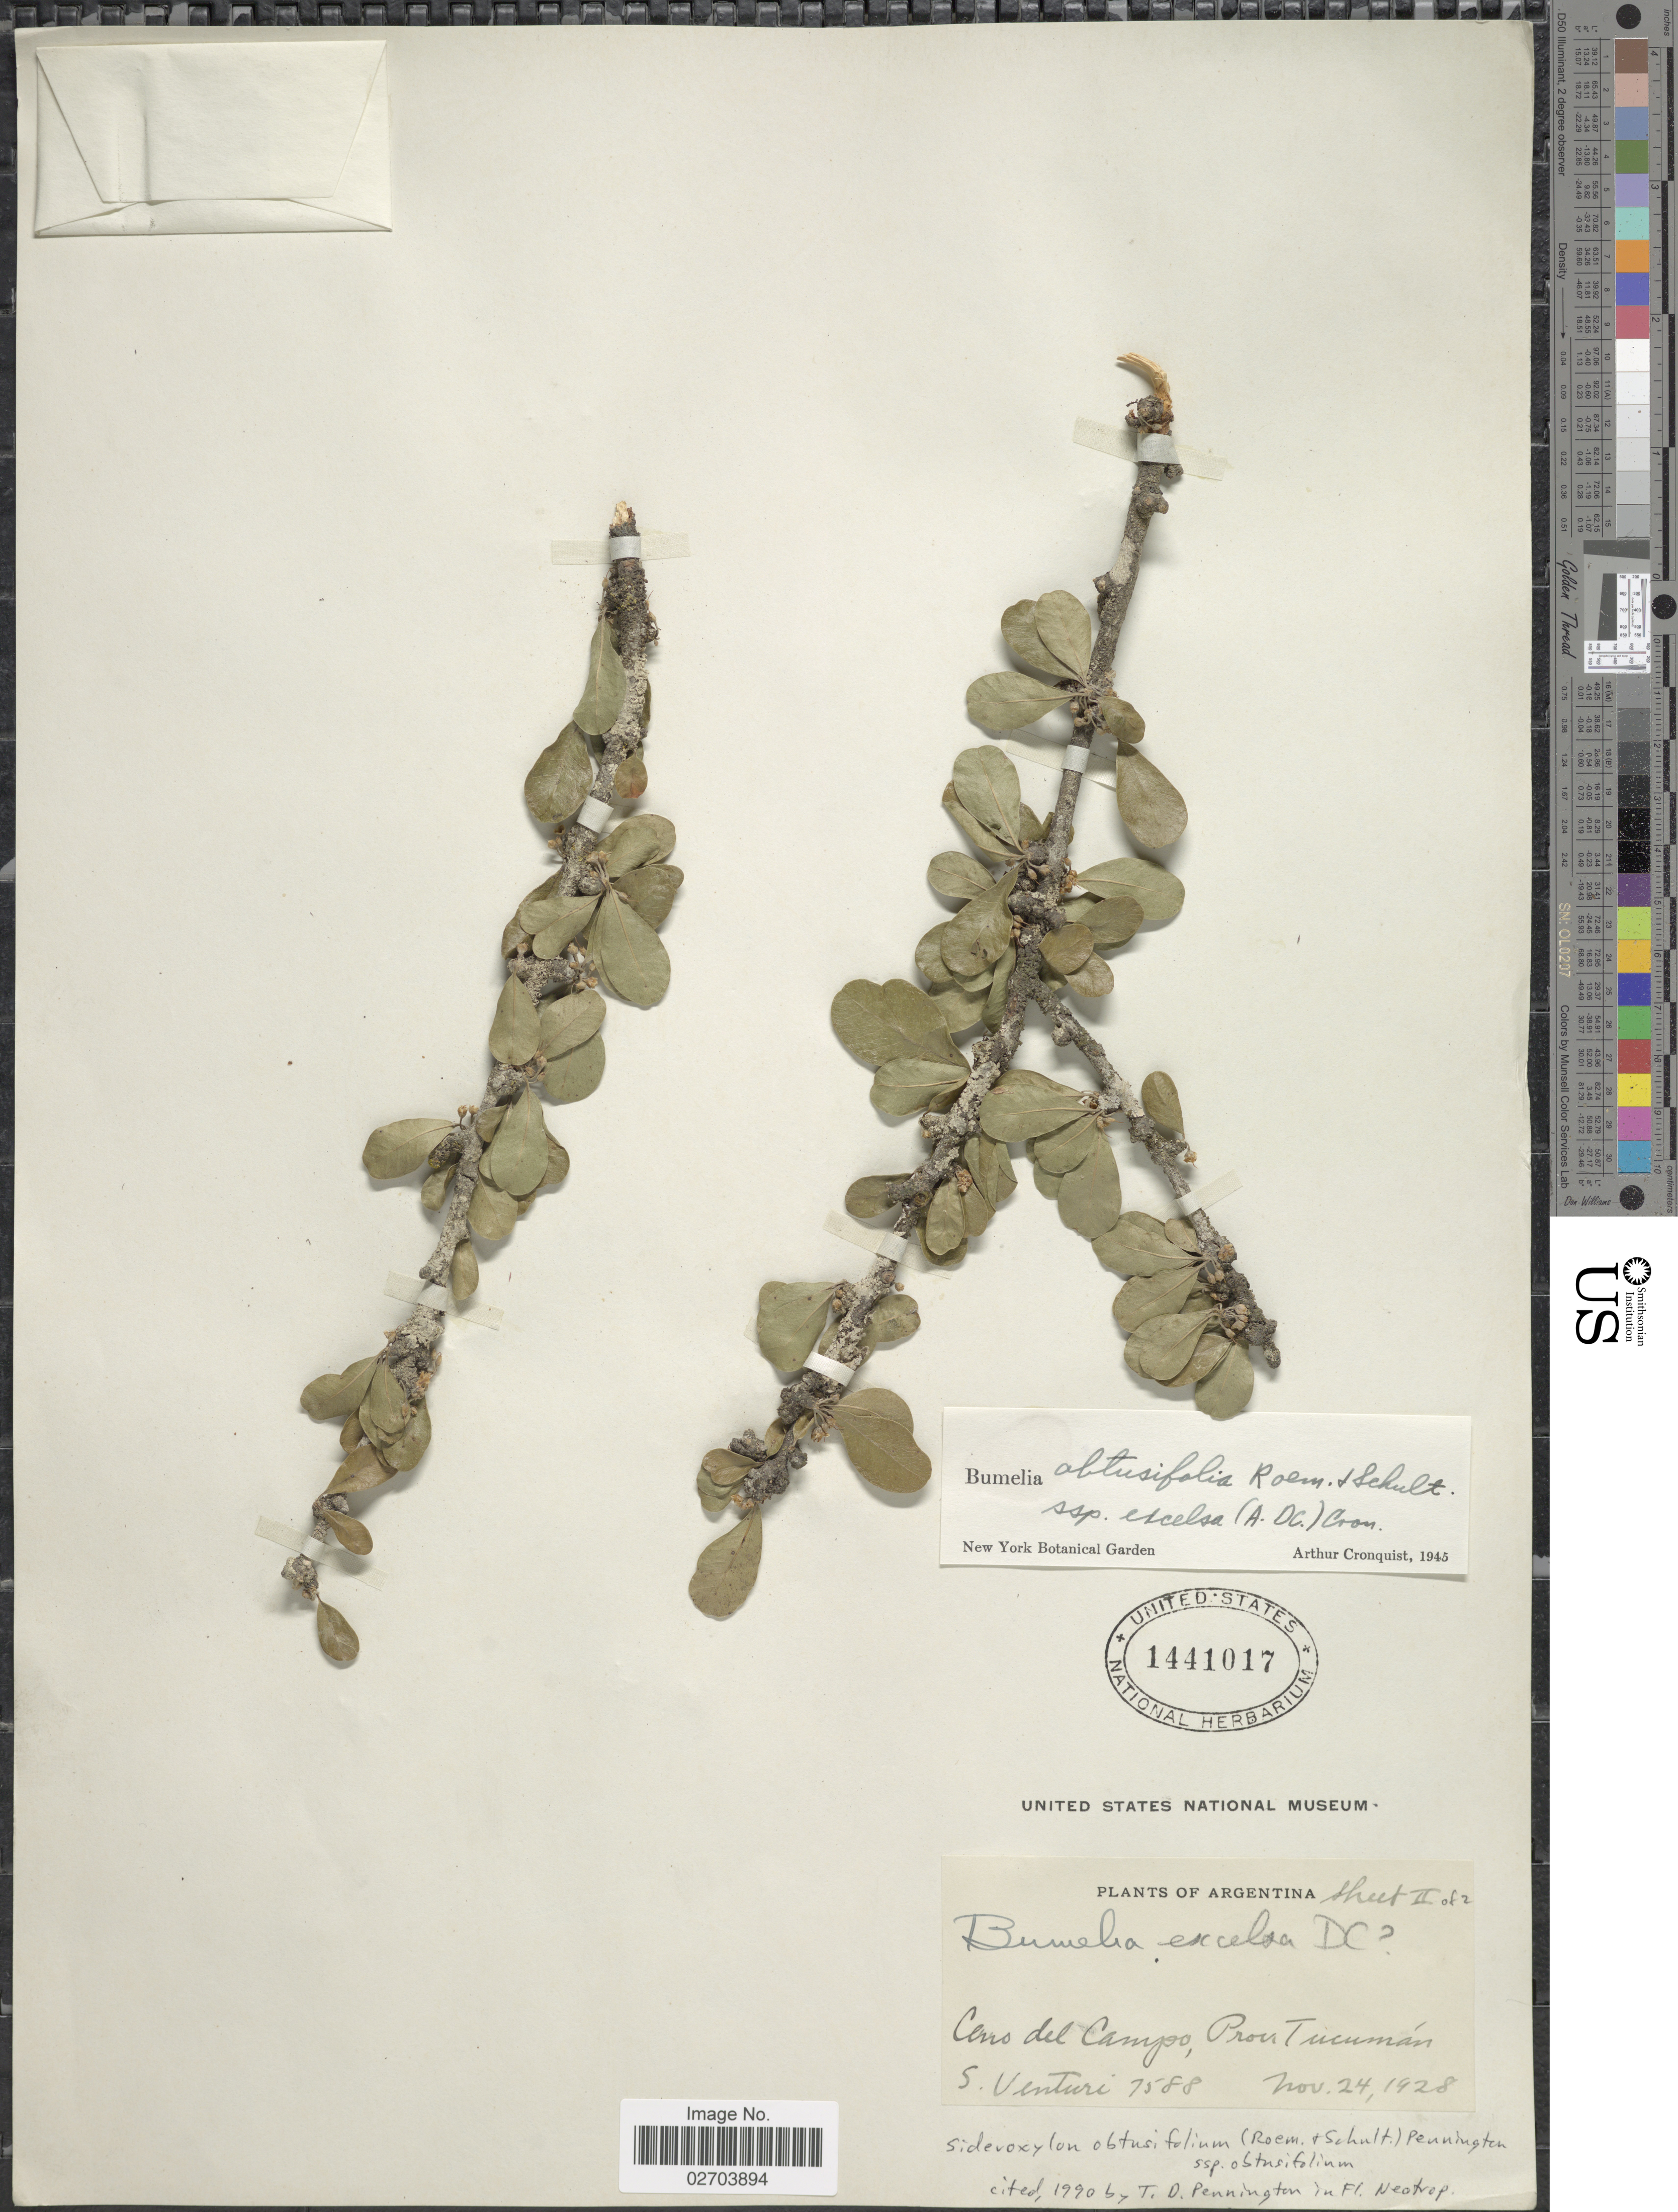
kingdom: Plantae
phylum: Tracheophyta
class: Magnoliopsida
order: Ericales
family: Sapotaceae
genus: Sideroxylon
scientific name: Sideroxylon obtusifolium subsp. obtusifolium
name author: (Roem. & Schult.) T.D. Penn.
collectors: S. Venturi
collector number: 7588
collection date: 1928-11-24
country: Argentina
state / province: Tucuman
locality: Cerro del Campo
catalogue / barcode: US 1441017